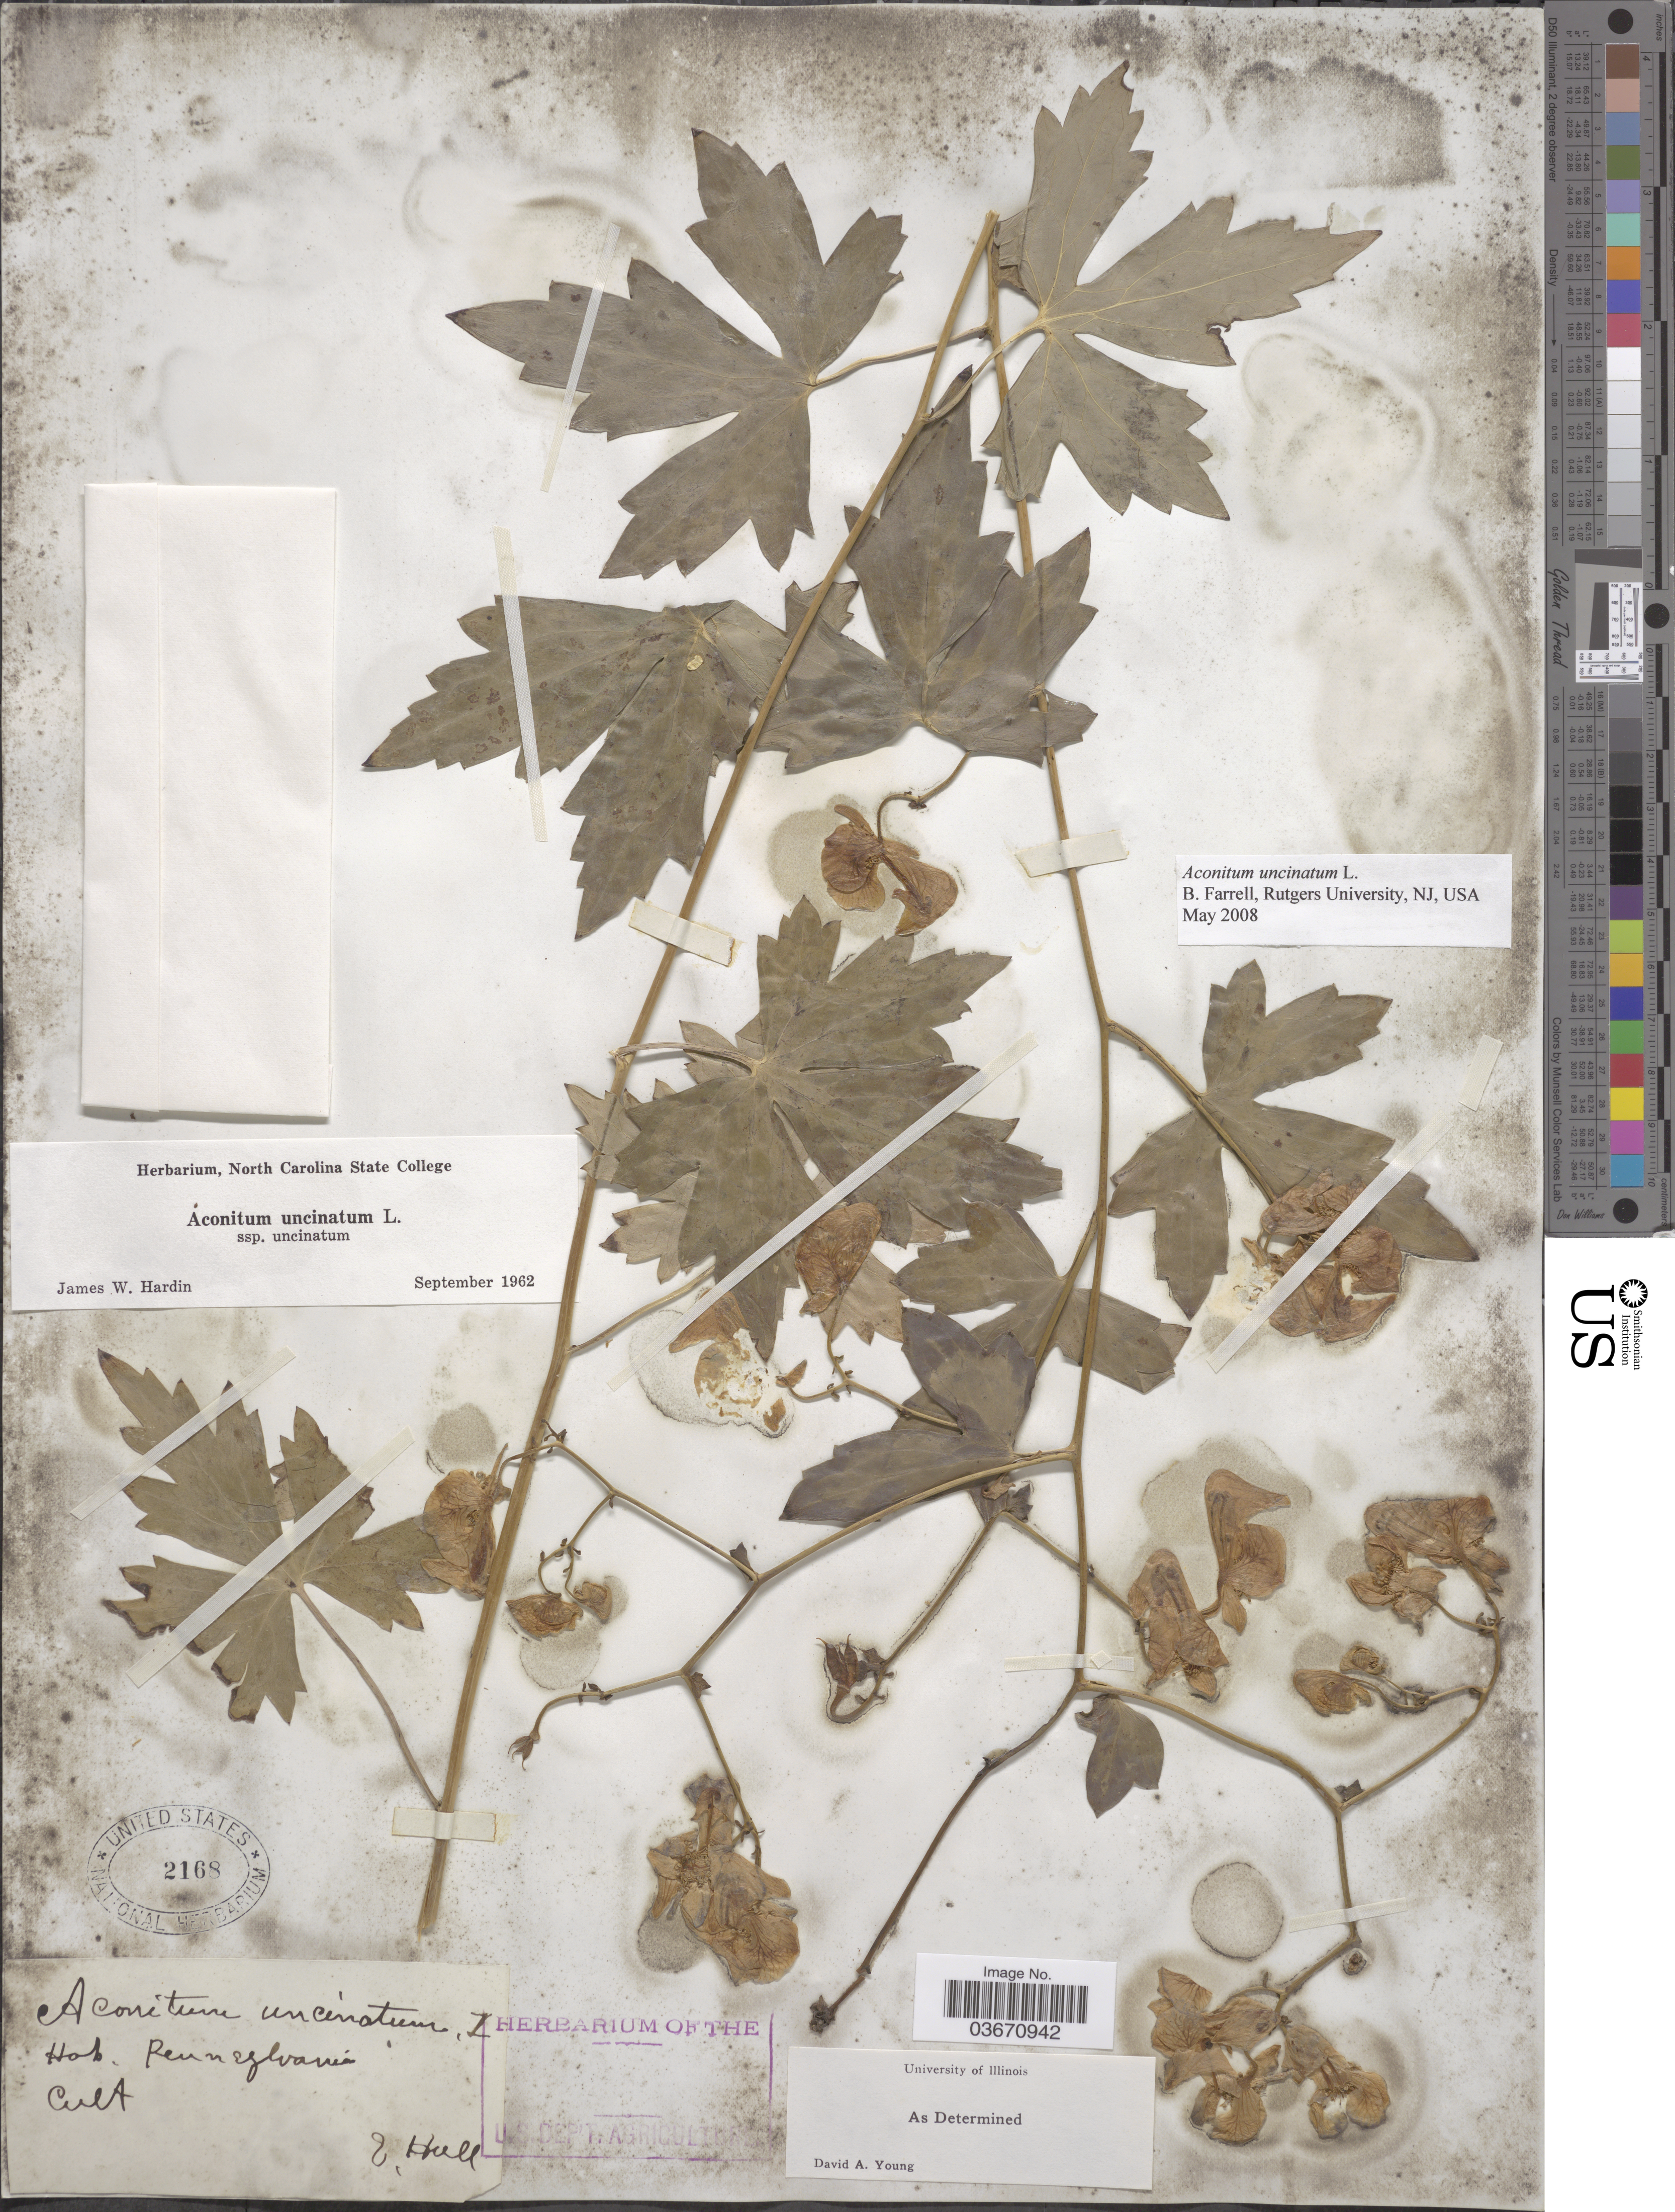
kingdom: Plantae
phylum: Tracheophyta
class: Magnoliopsida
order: Ranunculales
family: Ranunculaceae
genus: Aconitum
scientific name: Aconitum uncinatum var. uncinatum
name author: L.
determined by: Hardin, James W., Curator (NCSC), North Carolina State University (UNITED STATES)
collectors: E. Hall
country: United States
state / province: Pennsylvania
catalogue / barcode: US 2168